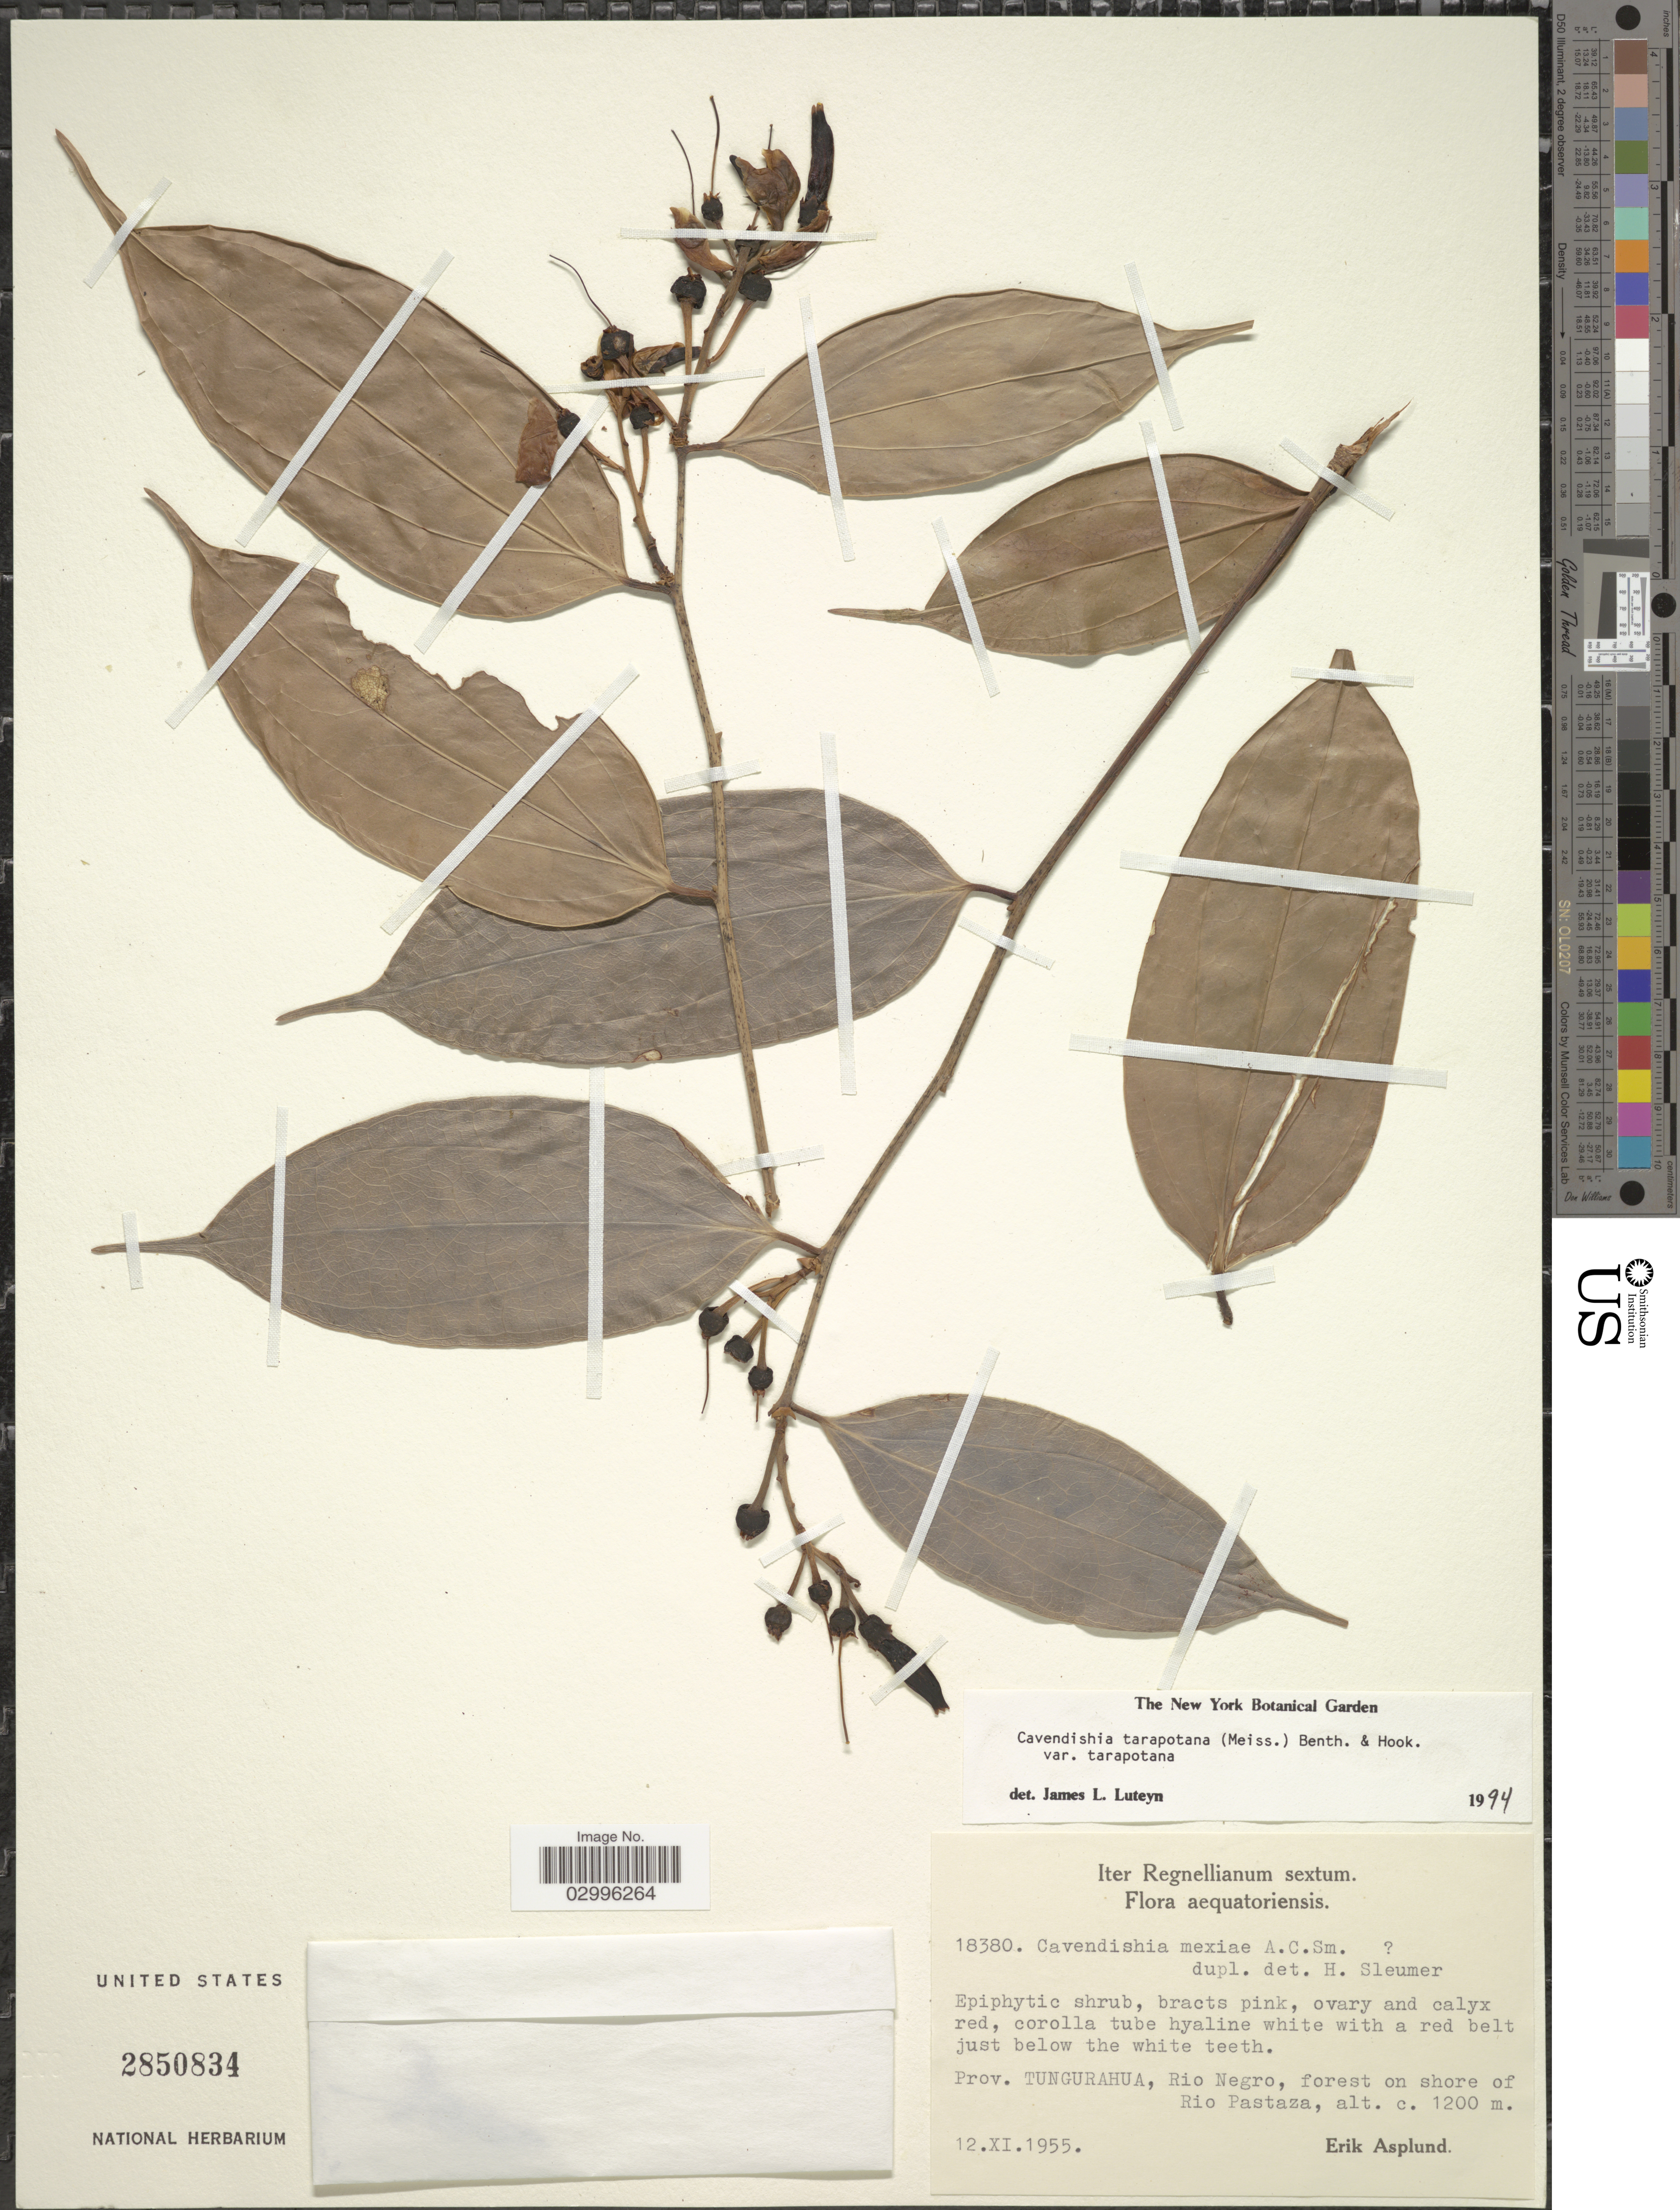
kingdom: Plantae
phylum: Tracheophyta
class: Magnoliopsida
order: Ericales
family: Ericaceae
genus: Cavendishia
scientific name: Cavendishia tarapotana var. tarapotana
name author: (Meisn.) Benth. & Hook.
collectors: E. Asplund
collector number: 18380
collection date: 1955-11-12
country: Ecuador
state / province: Tungurahua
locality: Rio Negro, forest on shore of Rio Pastaza.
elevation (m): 1200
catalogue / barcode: US 2850834